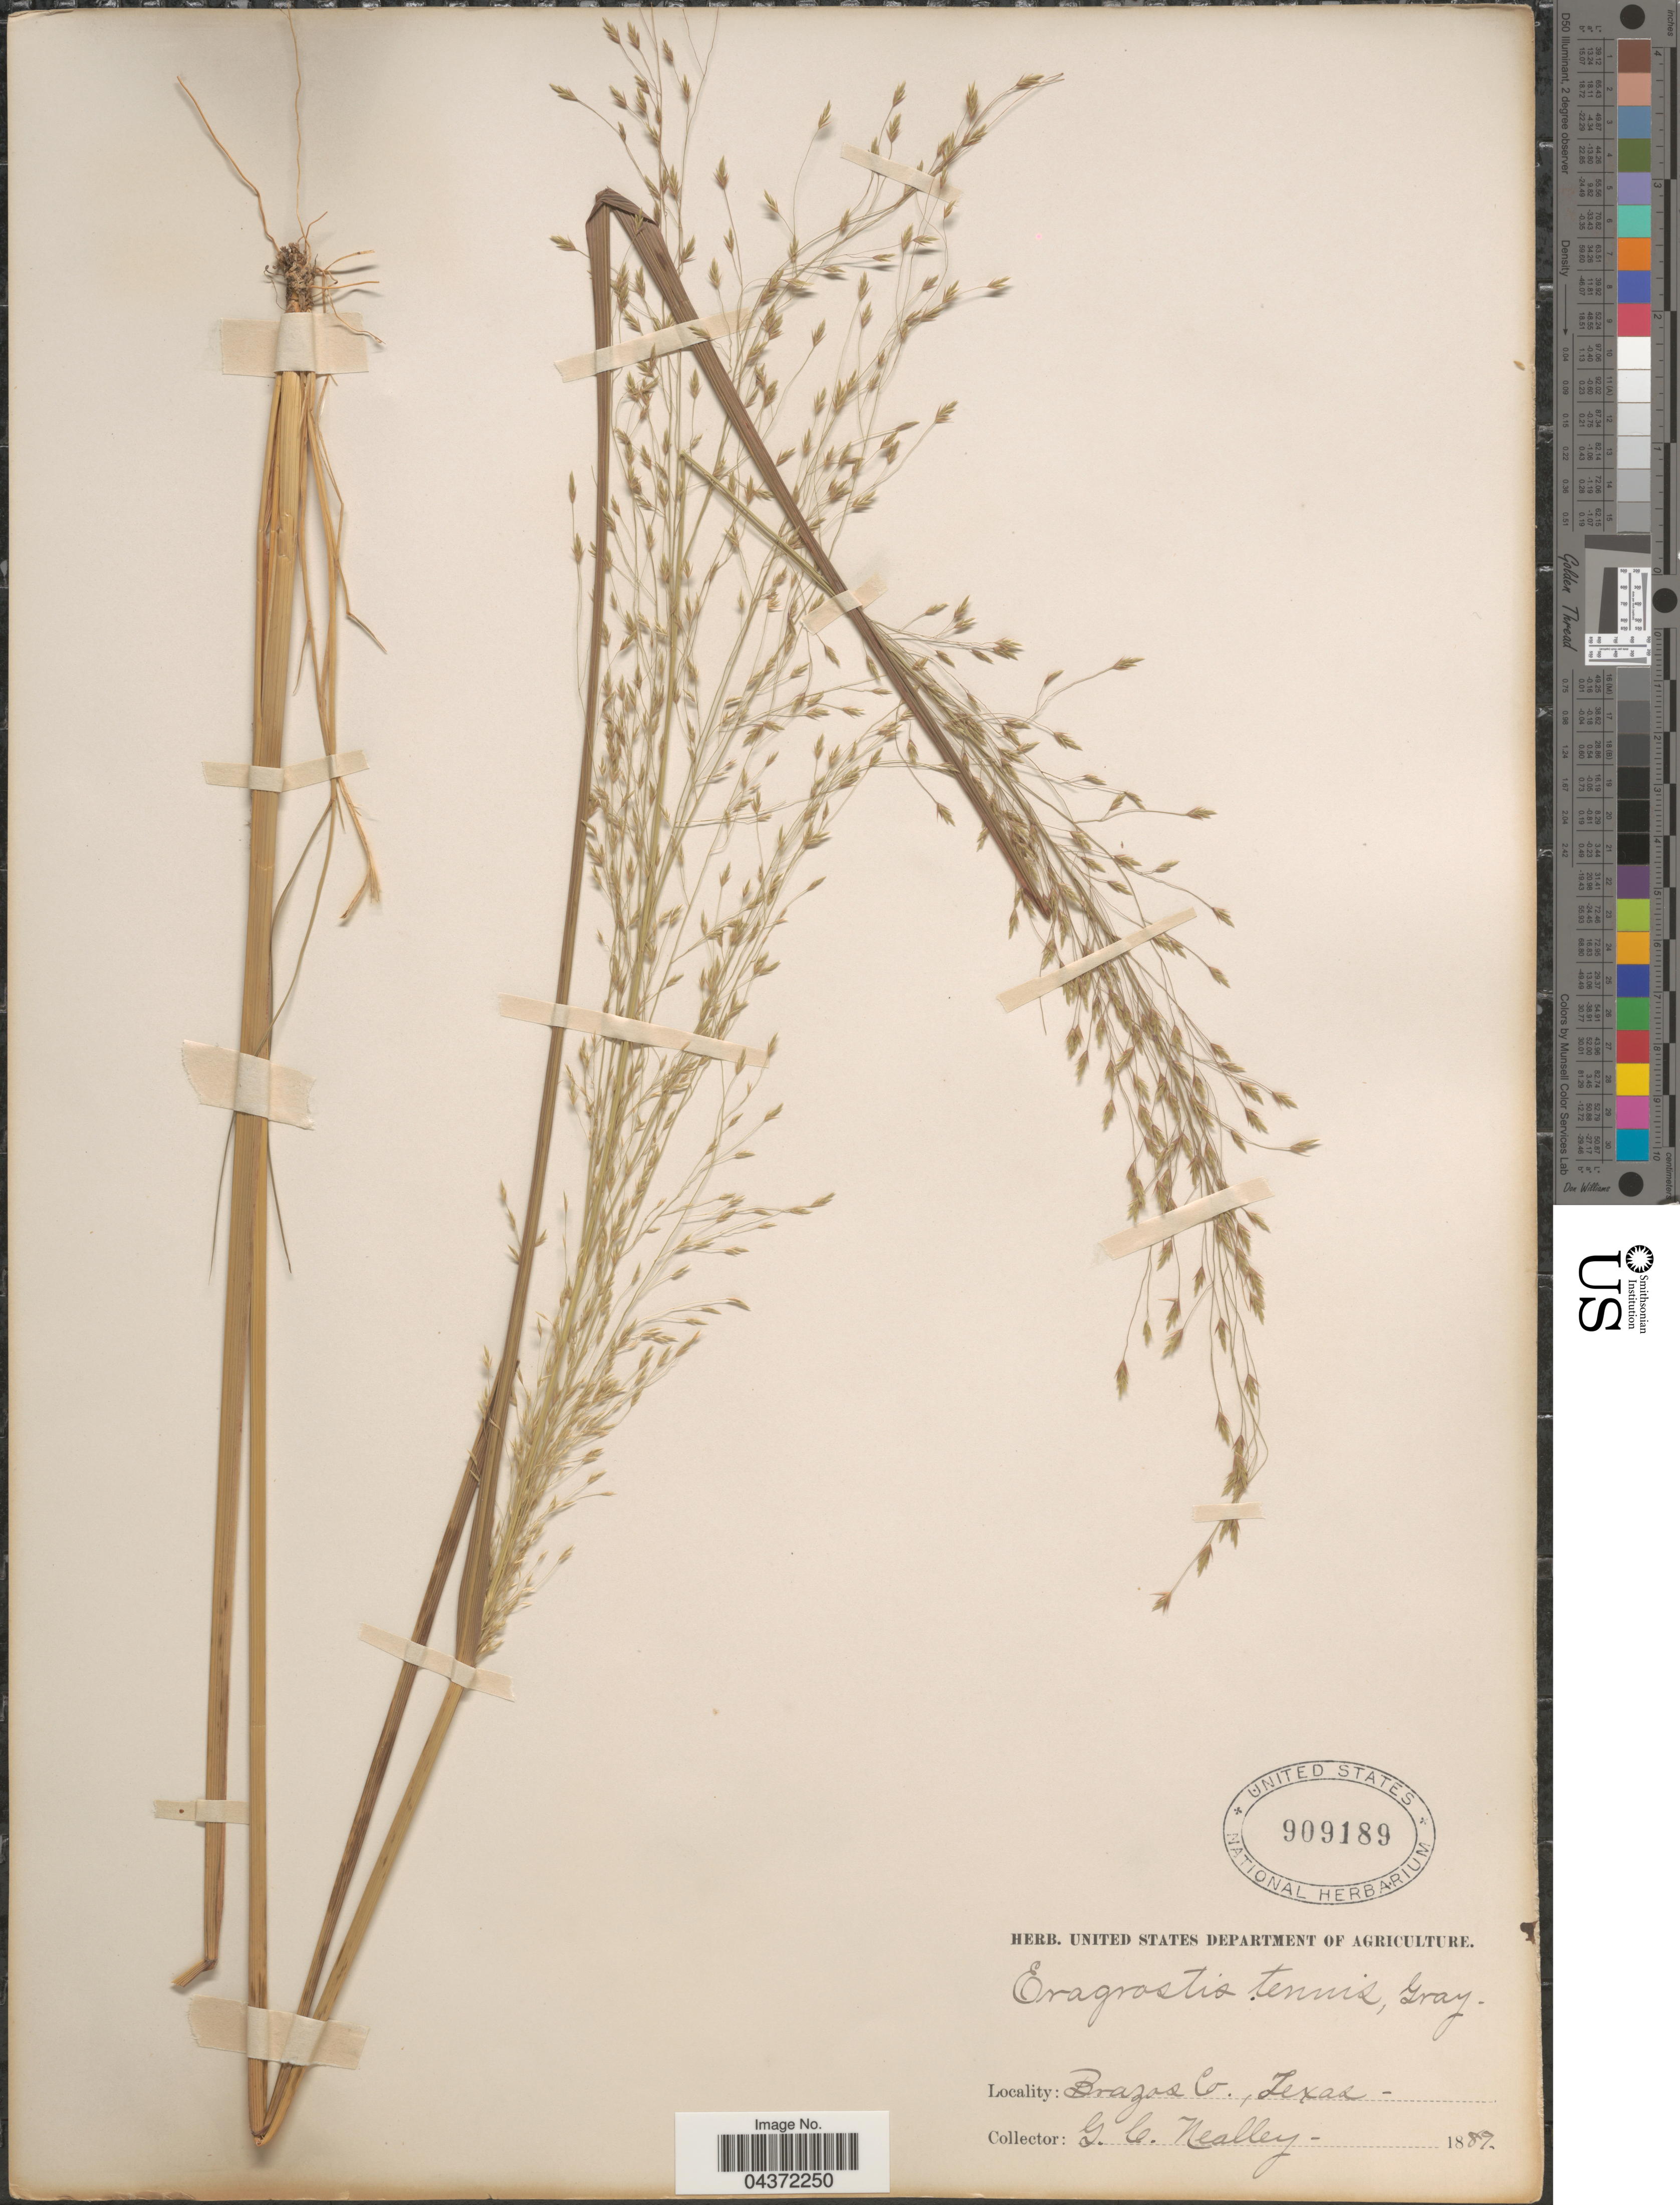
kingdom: Plantae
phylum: Tracheophyta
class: Liliopsida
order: Poales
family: Poaceae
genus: Eragrostis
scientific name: Eragrostis trichodes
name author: (Nutt.) Alph. Wood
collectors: G. C. Nealley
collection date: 1889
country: United States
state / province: Texas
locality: Brazos Co.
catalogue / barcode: US 909189